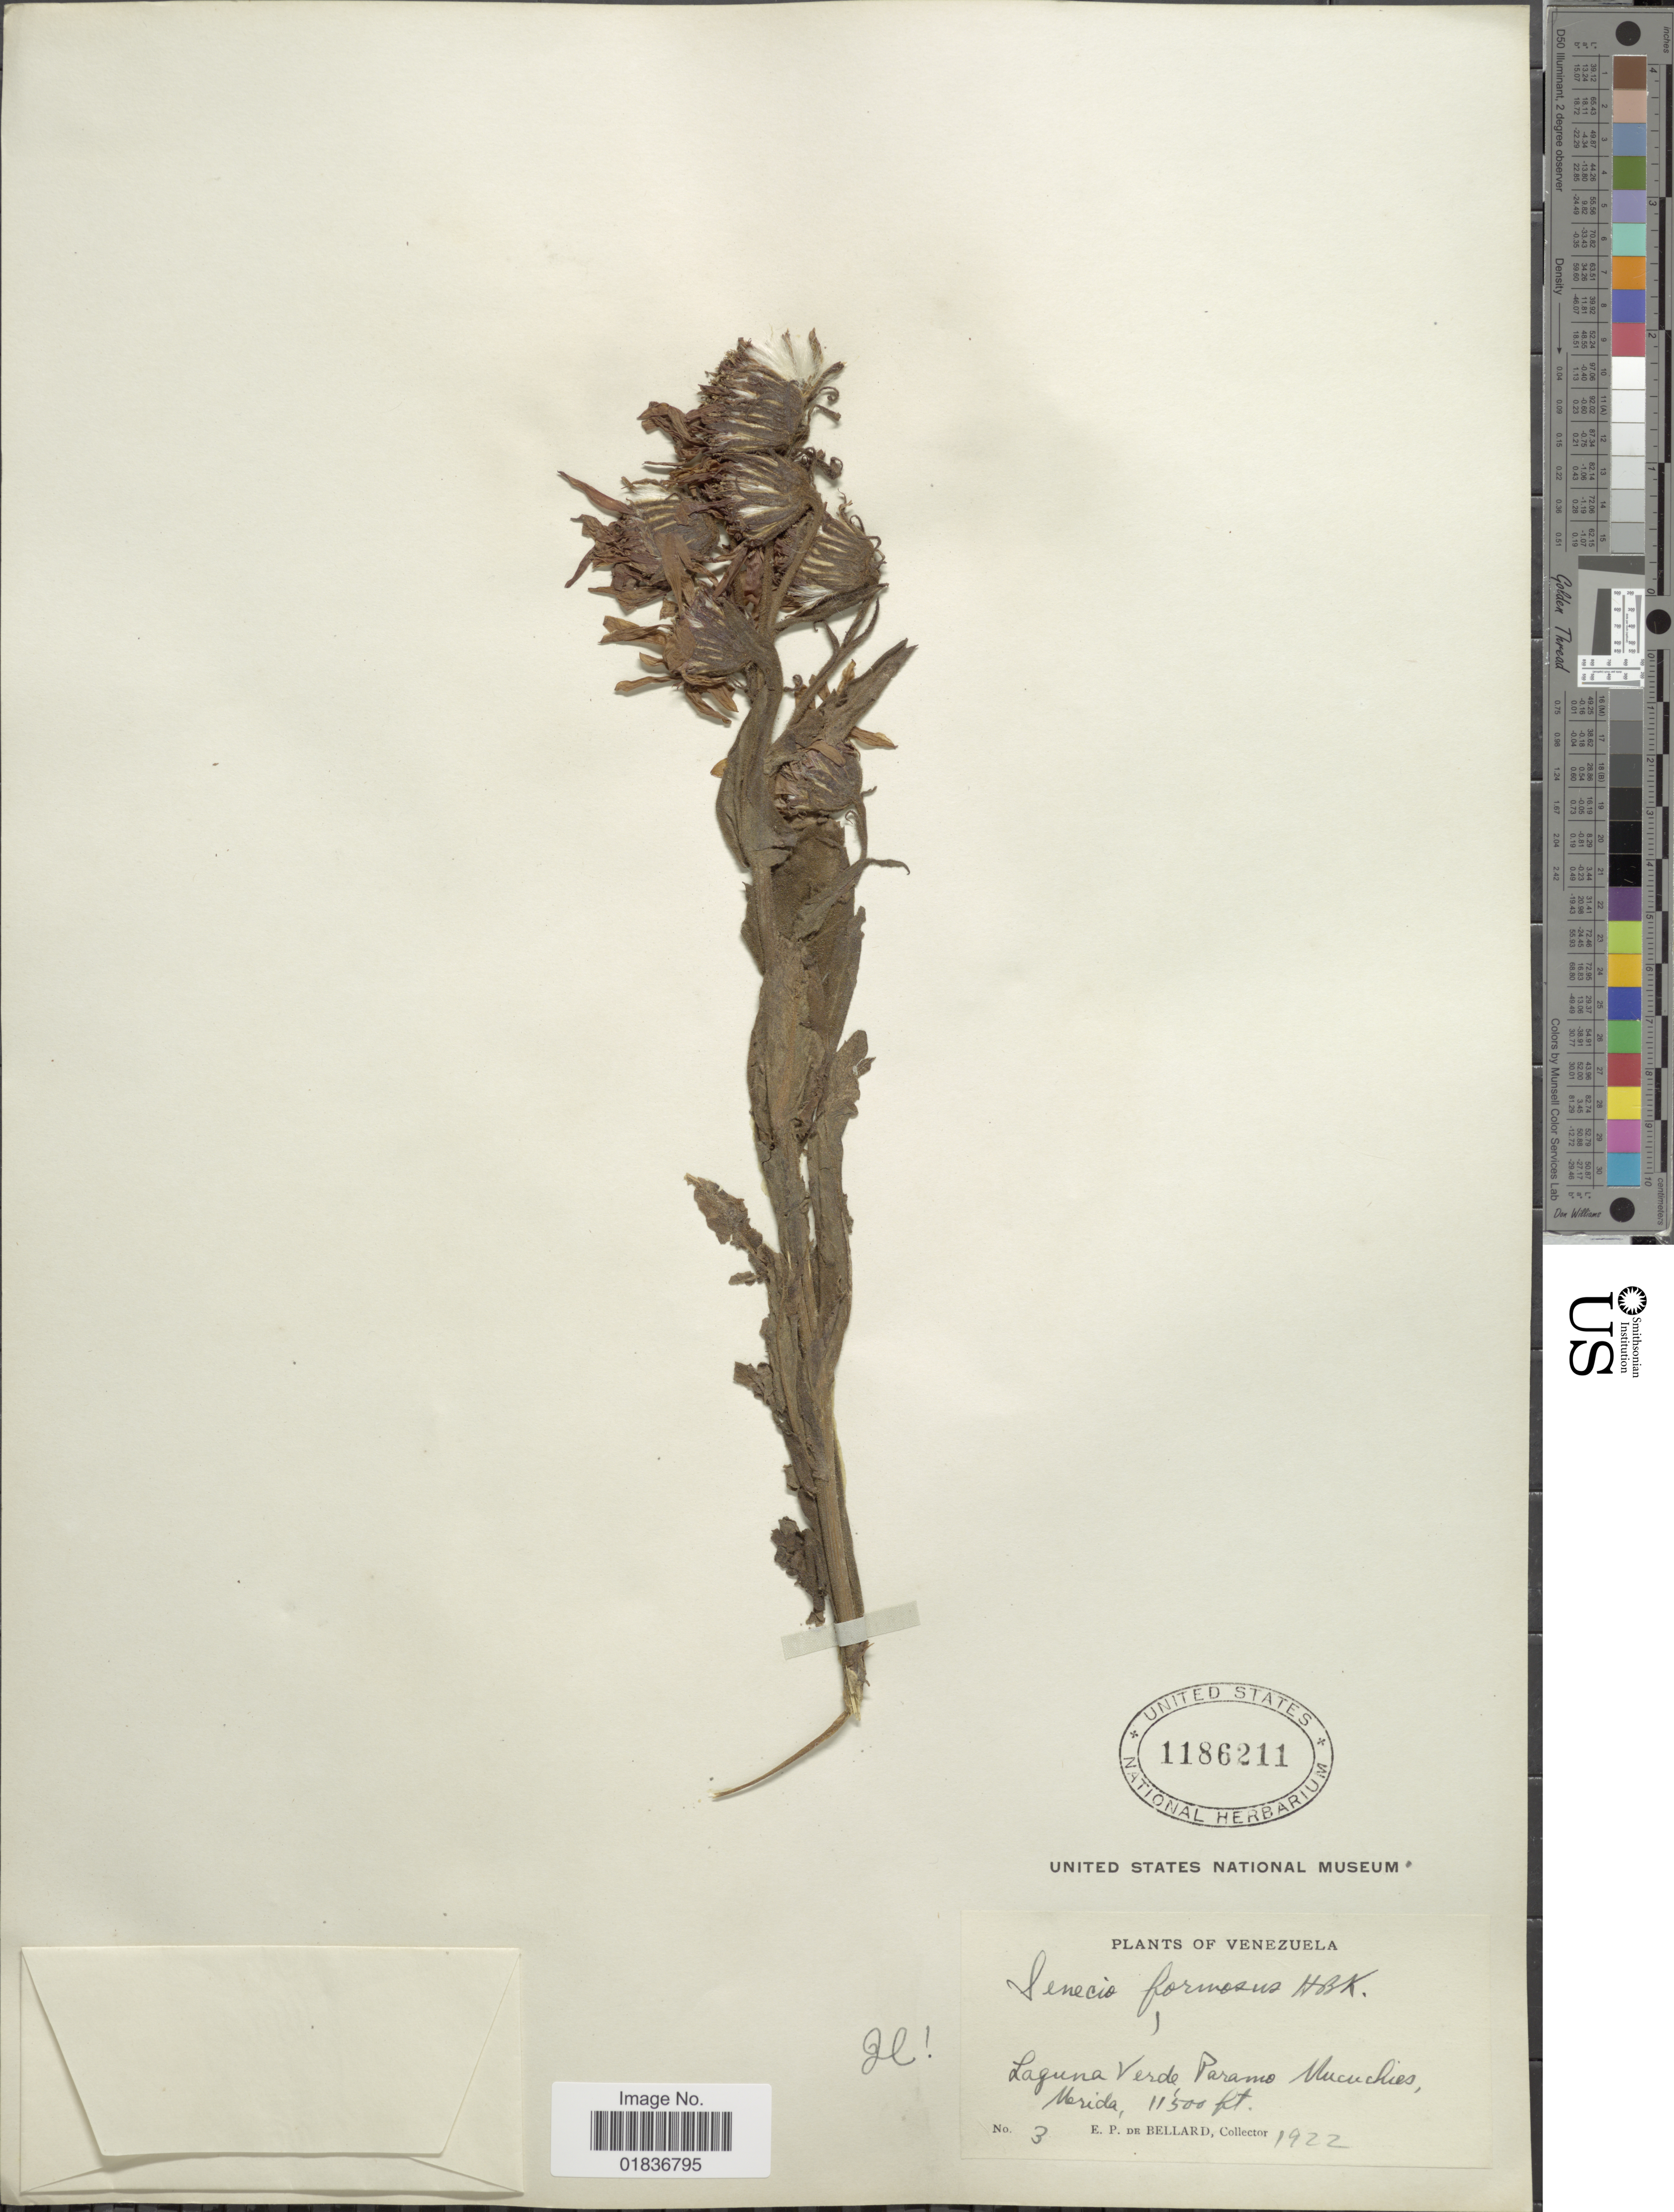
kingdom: Plantae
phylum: Tracheophyta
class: Magnoliopsida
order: Asterales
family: Asteraceae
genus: Senecio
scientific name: Senecio wedglacialis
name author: Cuatrec.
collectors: E. de Bellard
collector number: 3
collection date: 1922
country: Venezuela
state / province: Mérida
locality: Laguna Verde Paramo Mucuchies. Merida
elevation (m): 3505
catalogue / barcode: US 1186211